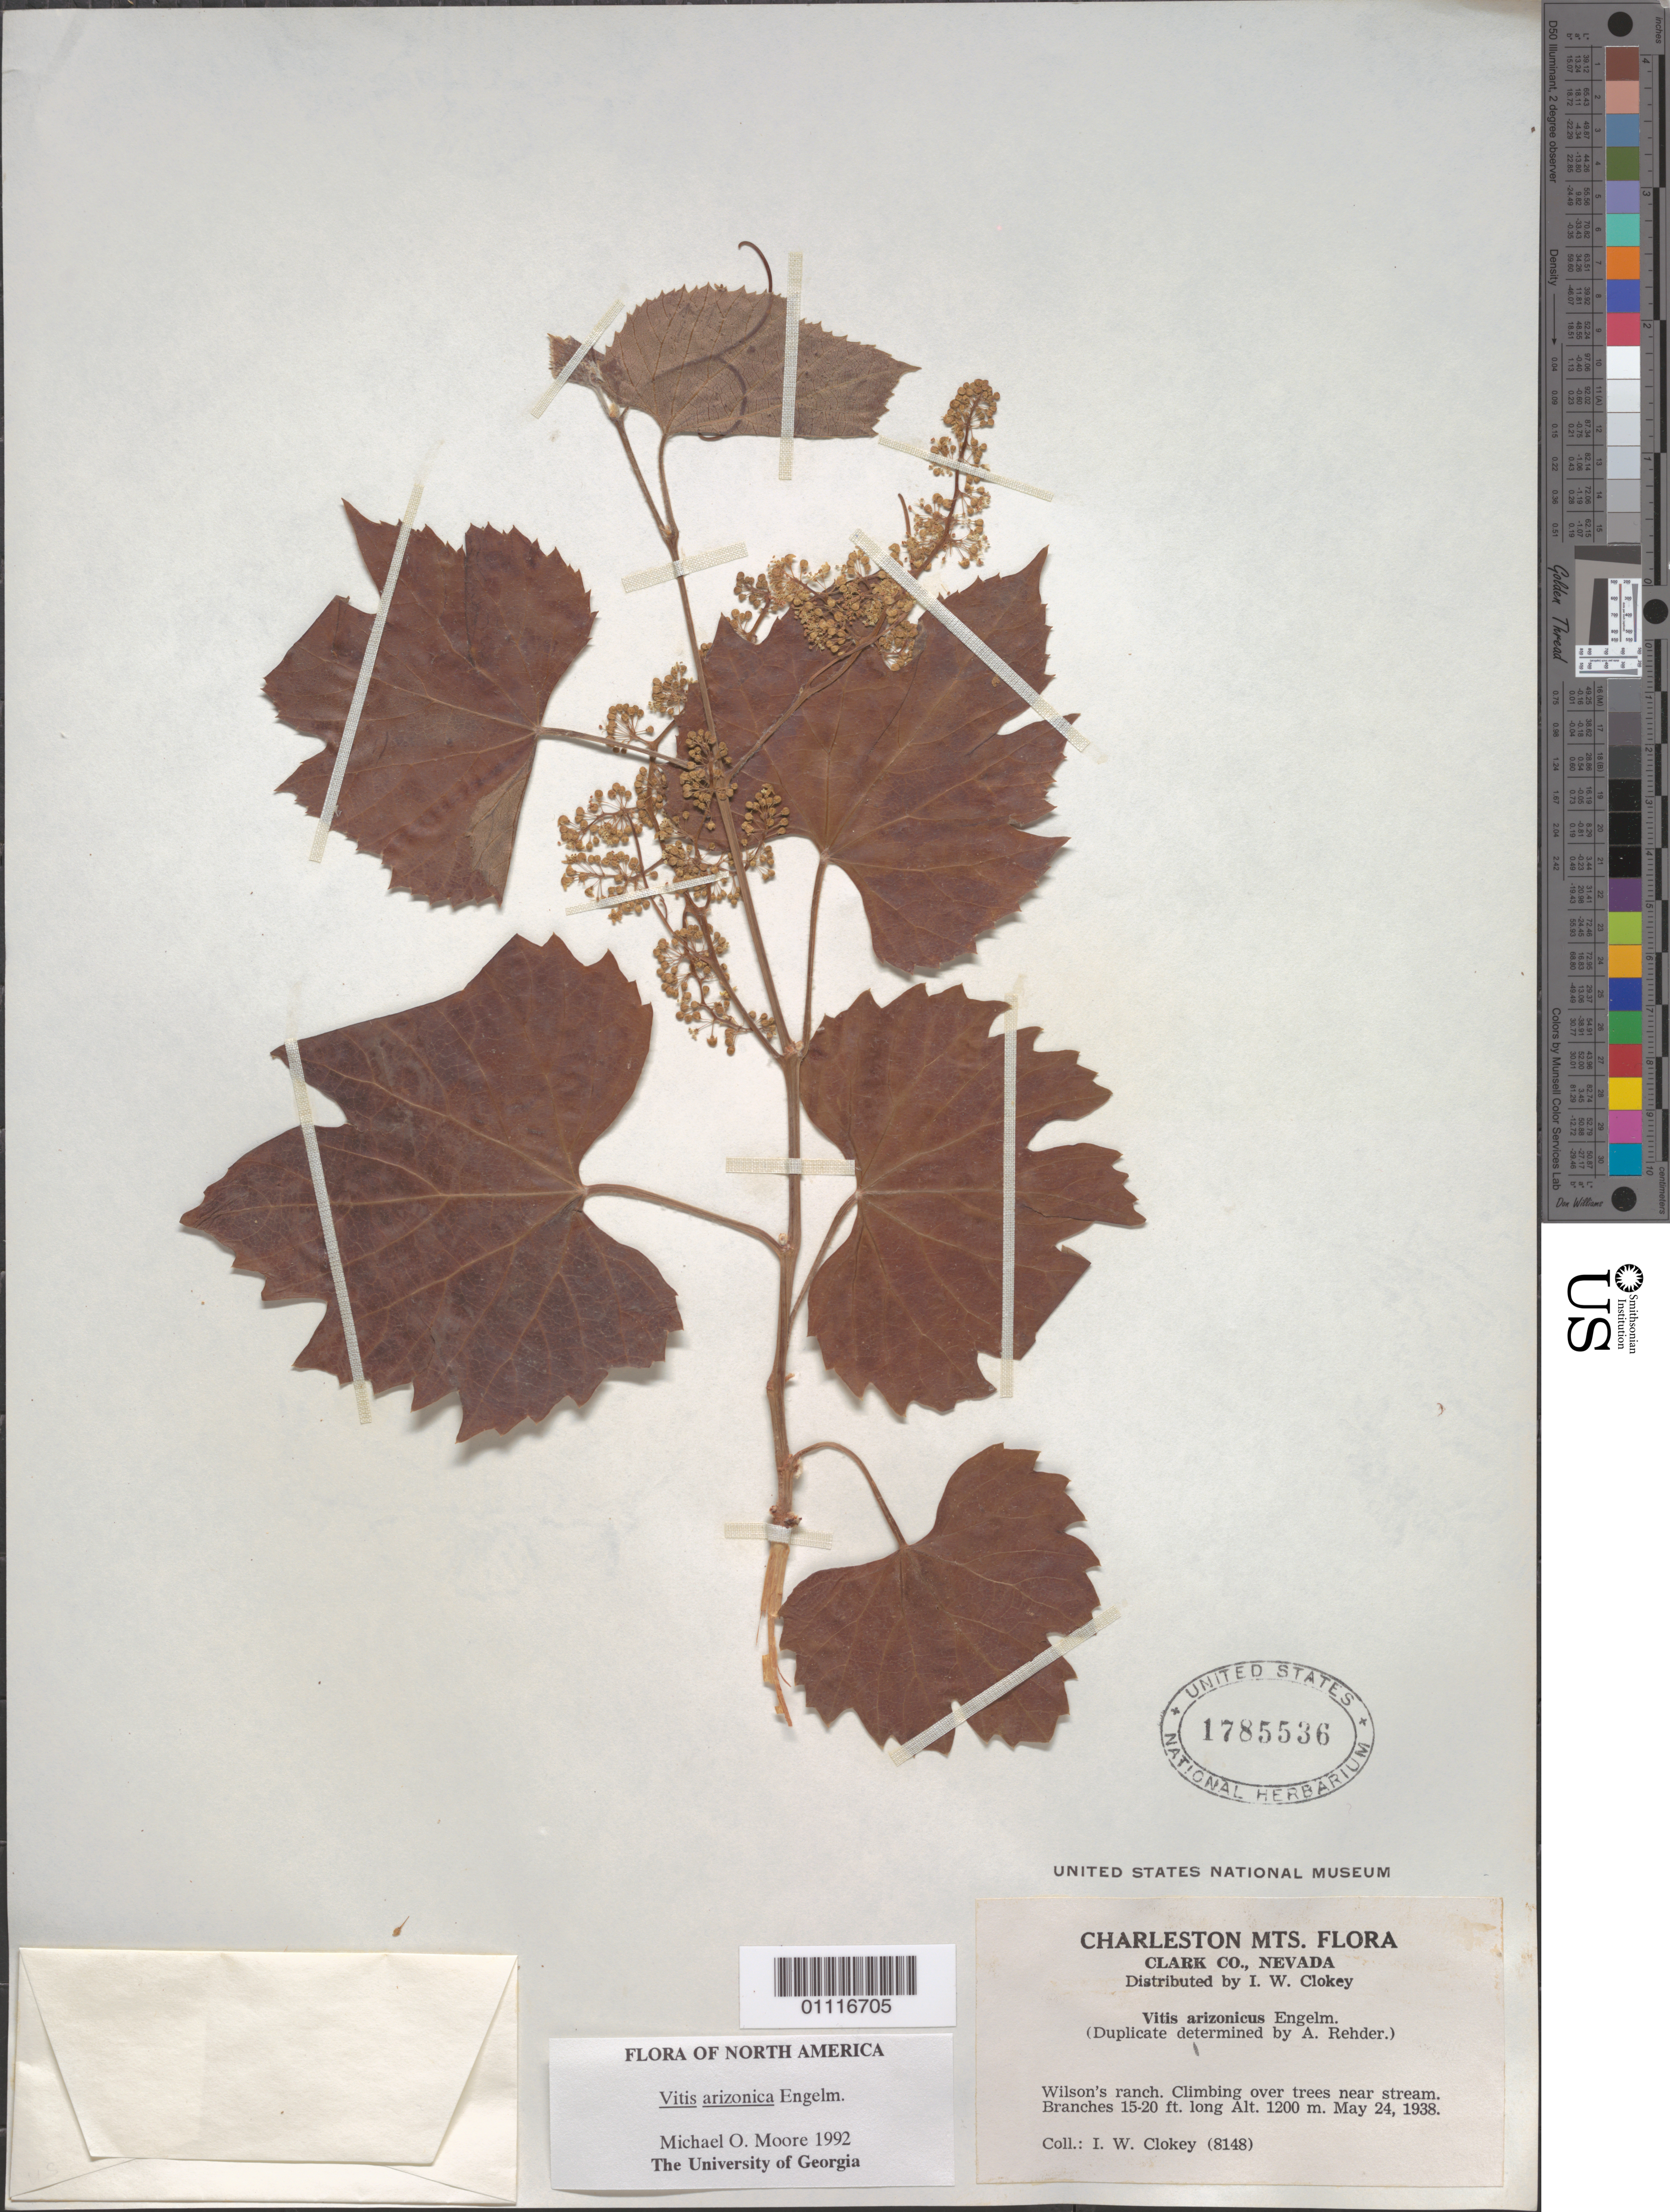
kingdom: Plantae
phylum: Tracheophyta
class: Magnoliopsida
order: Vitales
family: Vitaceae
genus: Vitis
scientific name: Vitis arizonica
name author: Engelm.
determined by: Moore, M. O.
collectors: I. W. Clokey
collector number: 8148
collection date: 1938-05-24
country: United States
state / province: Nevada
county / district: Clark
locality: Wilson's ranch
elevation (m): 1200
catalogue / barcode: US 1785536